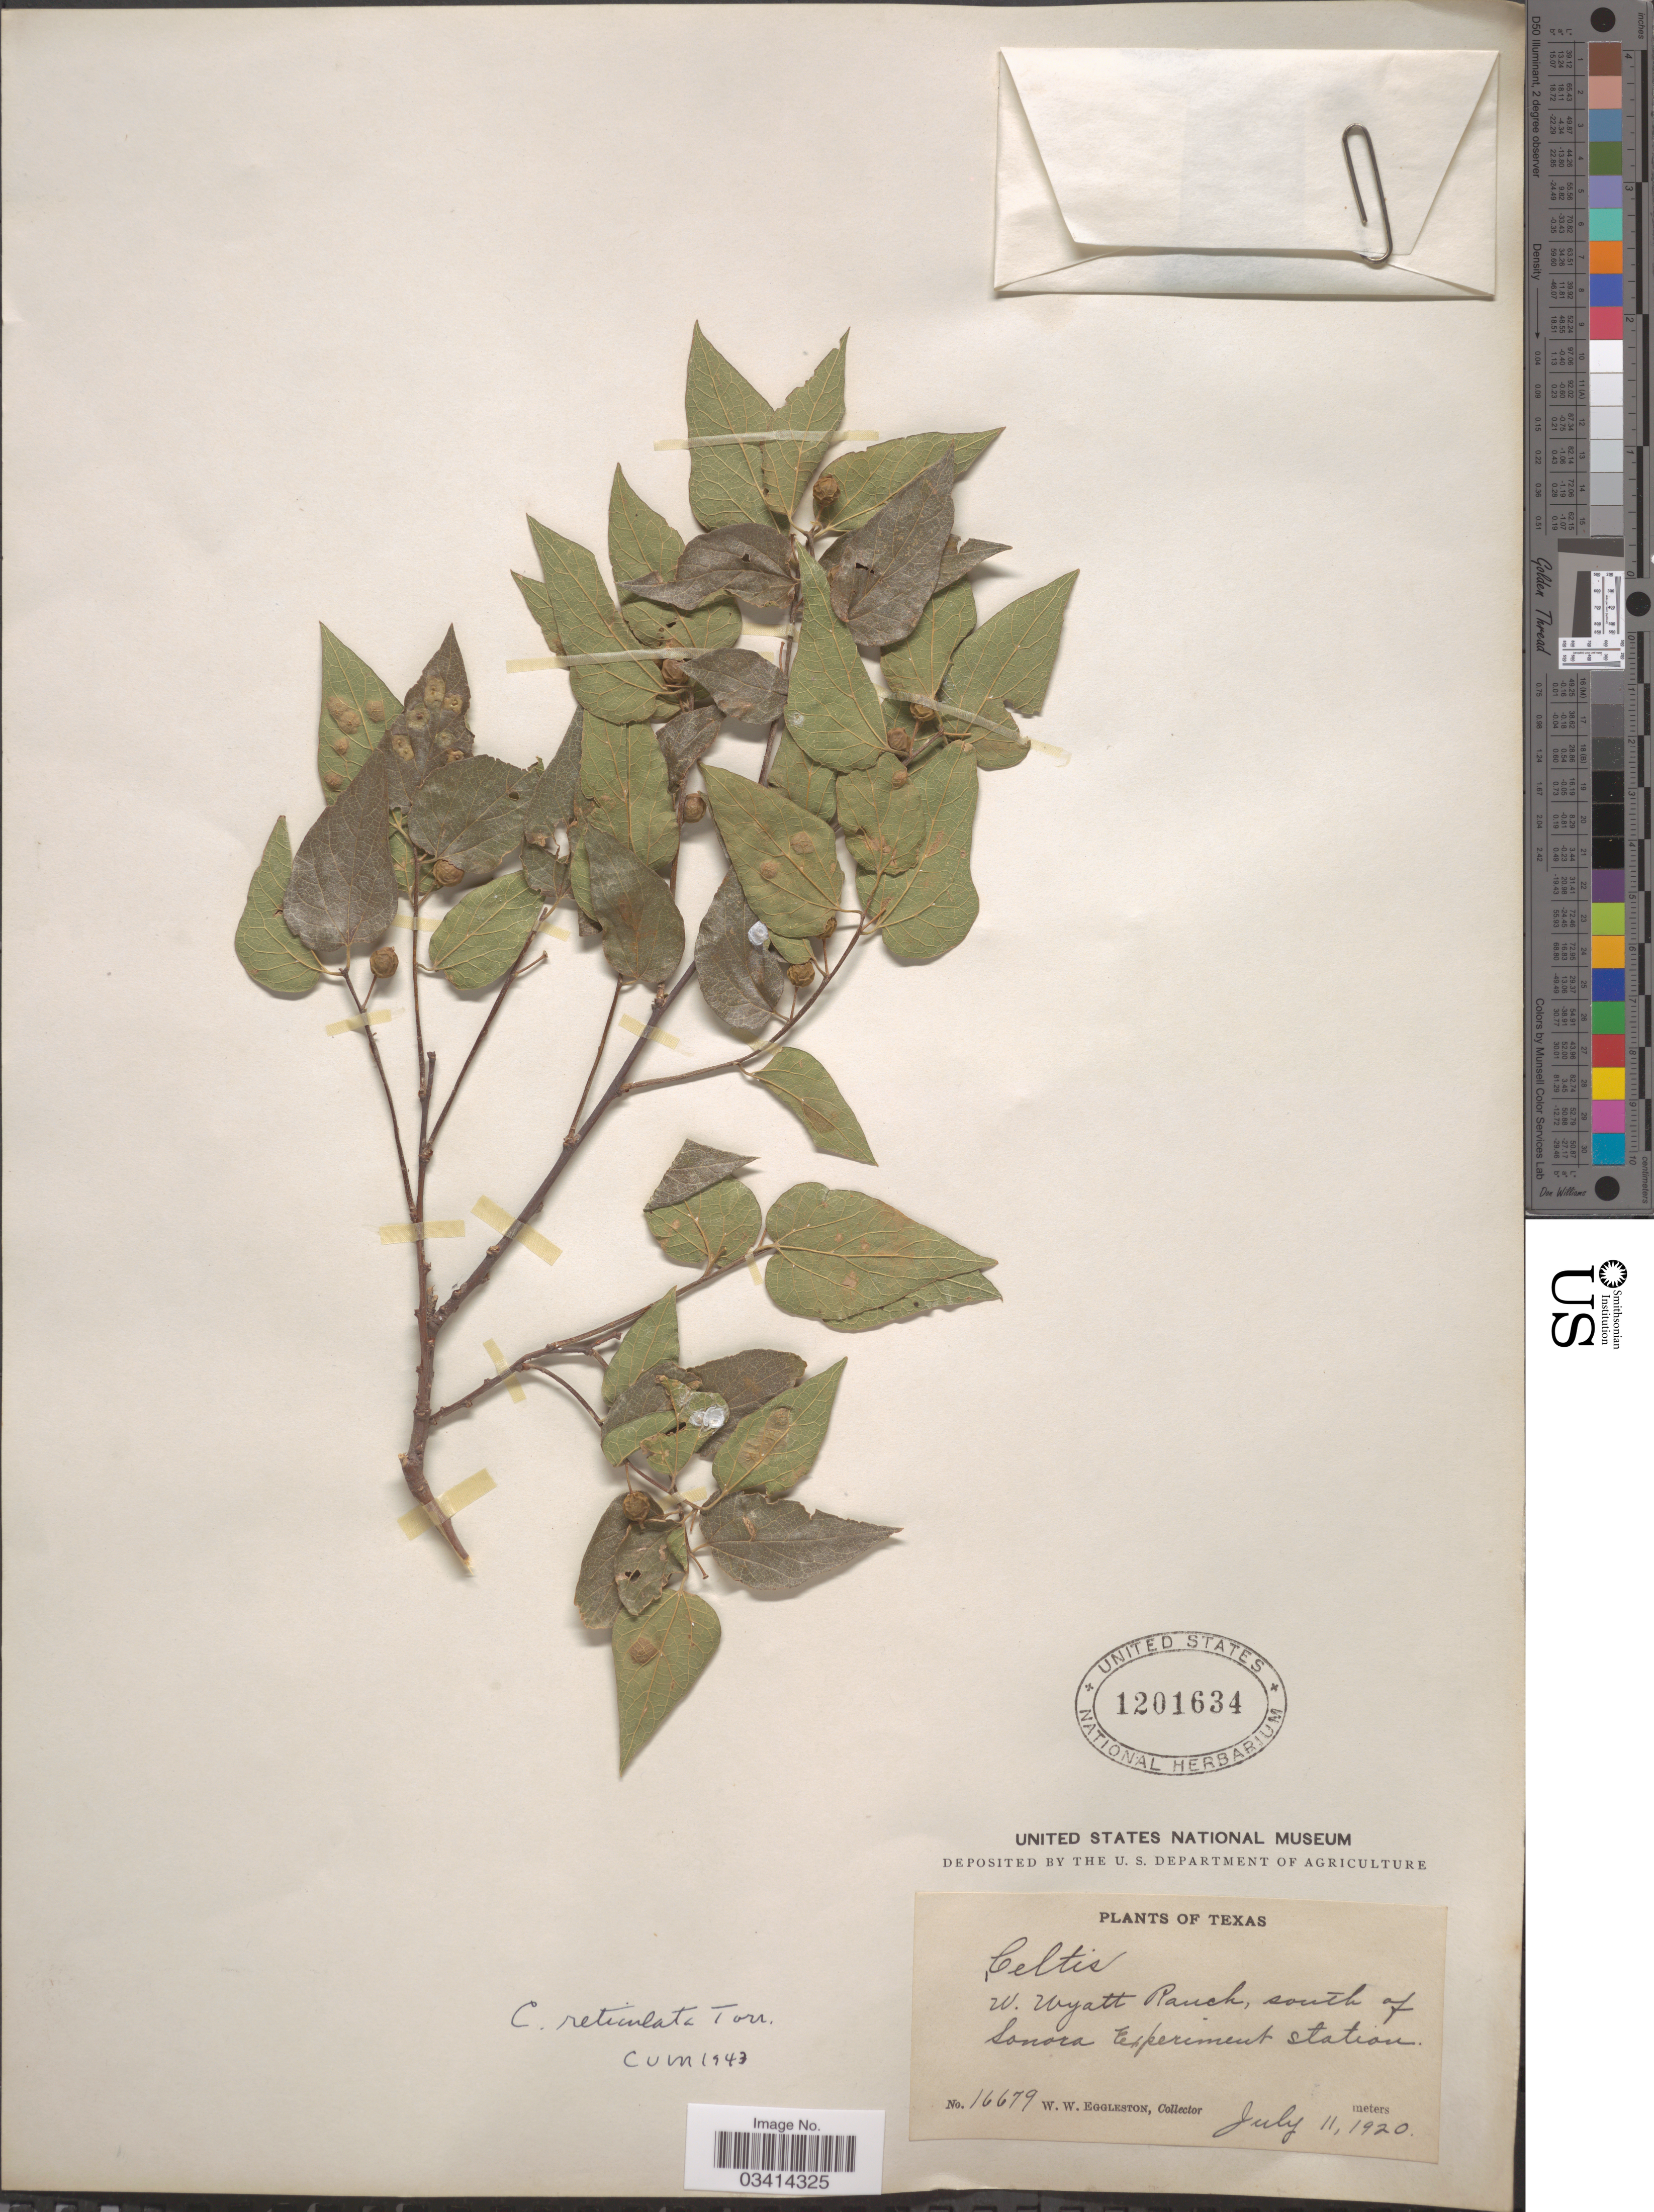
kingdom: Plantae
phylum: Tracheophyta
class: Magnoliopsida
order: Rosales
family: Cannabaceae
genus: Celtis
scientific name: Celtis reticulata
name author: Torr.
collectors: W. W. Eggleston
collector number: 16679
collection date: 1920-07-11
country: United States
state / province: Texas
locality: W. Wyatt Ranch, south of Sonora Experiment Station.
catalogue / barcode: US 1201634